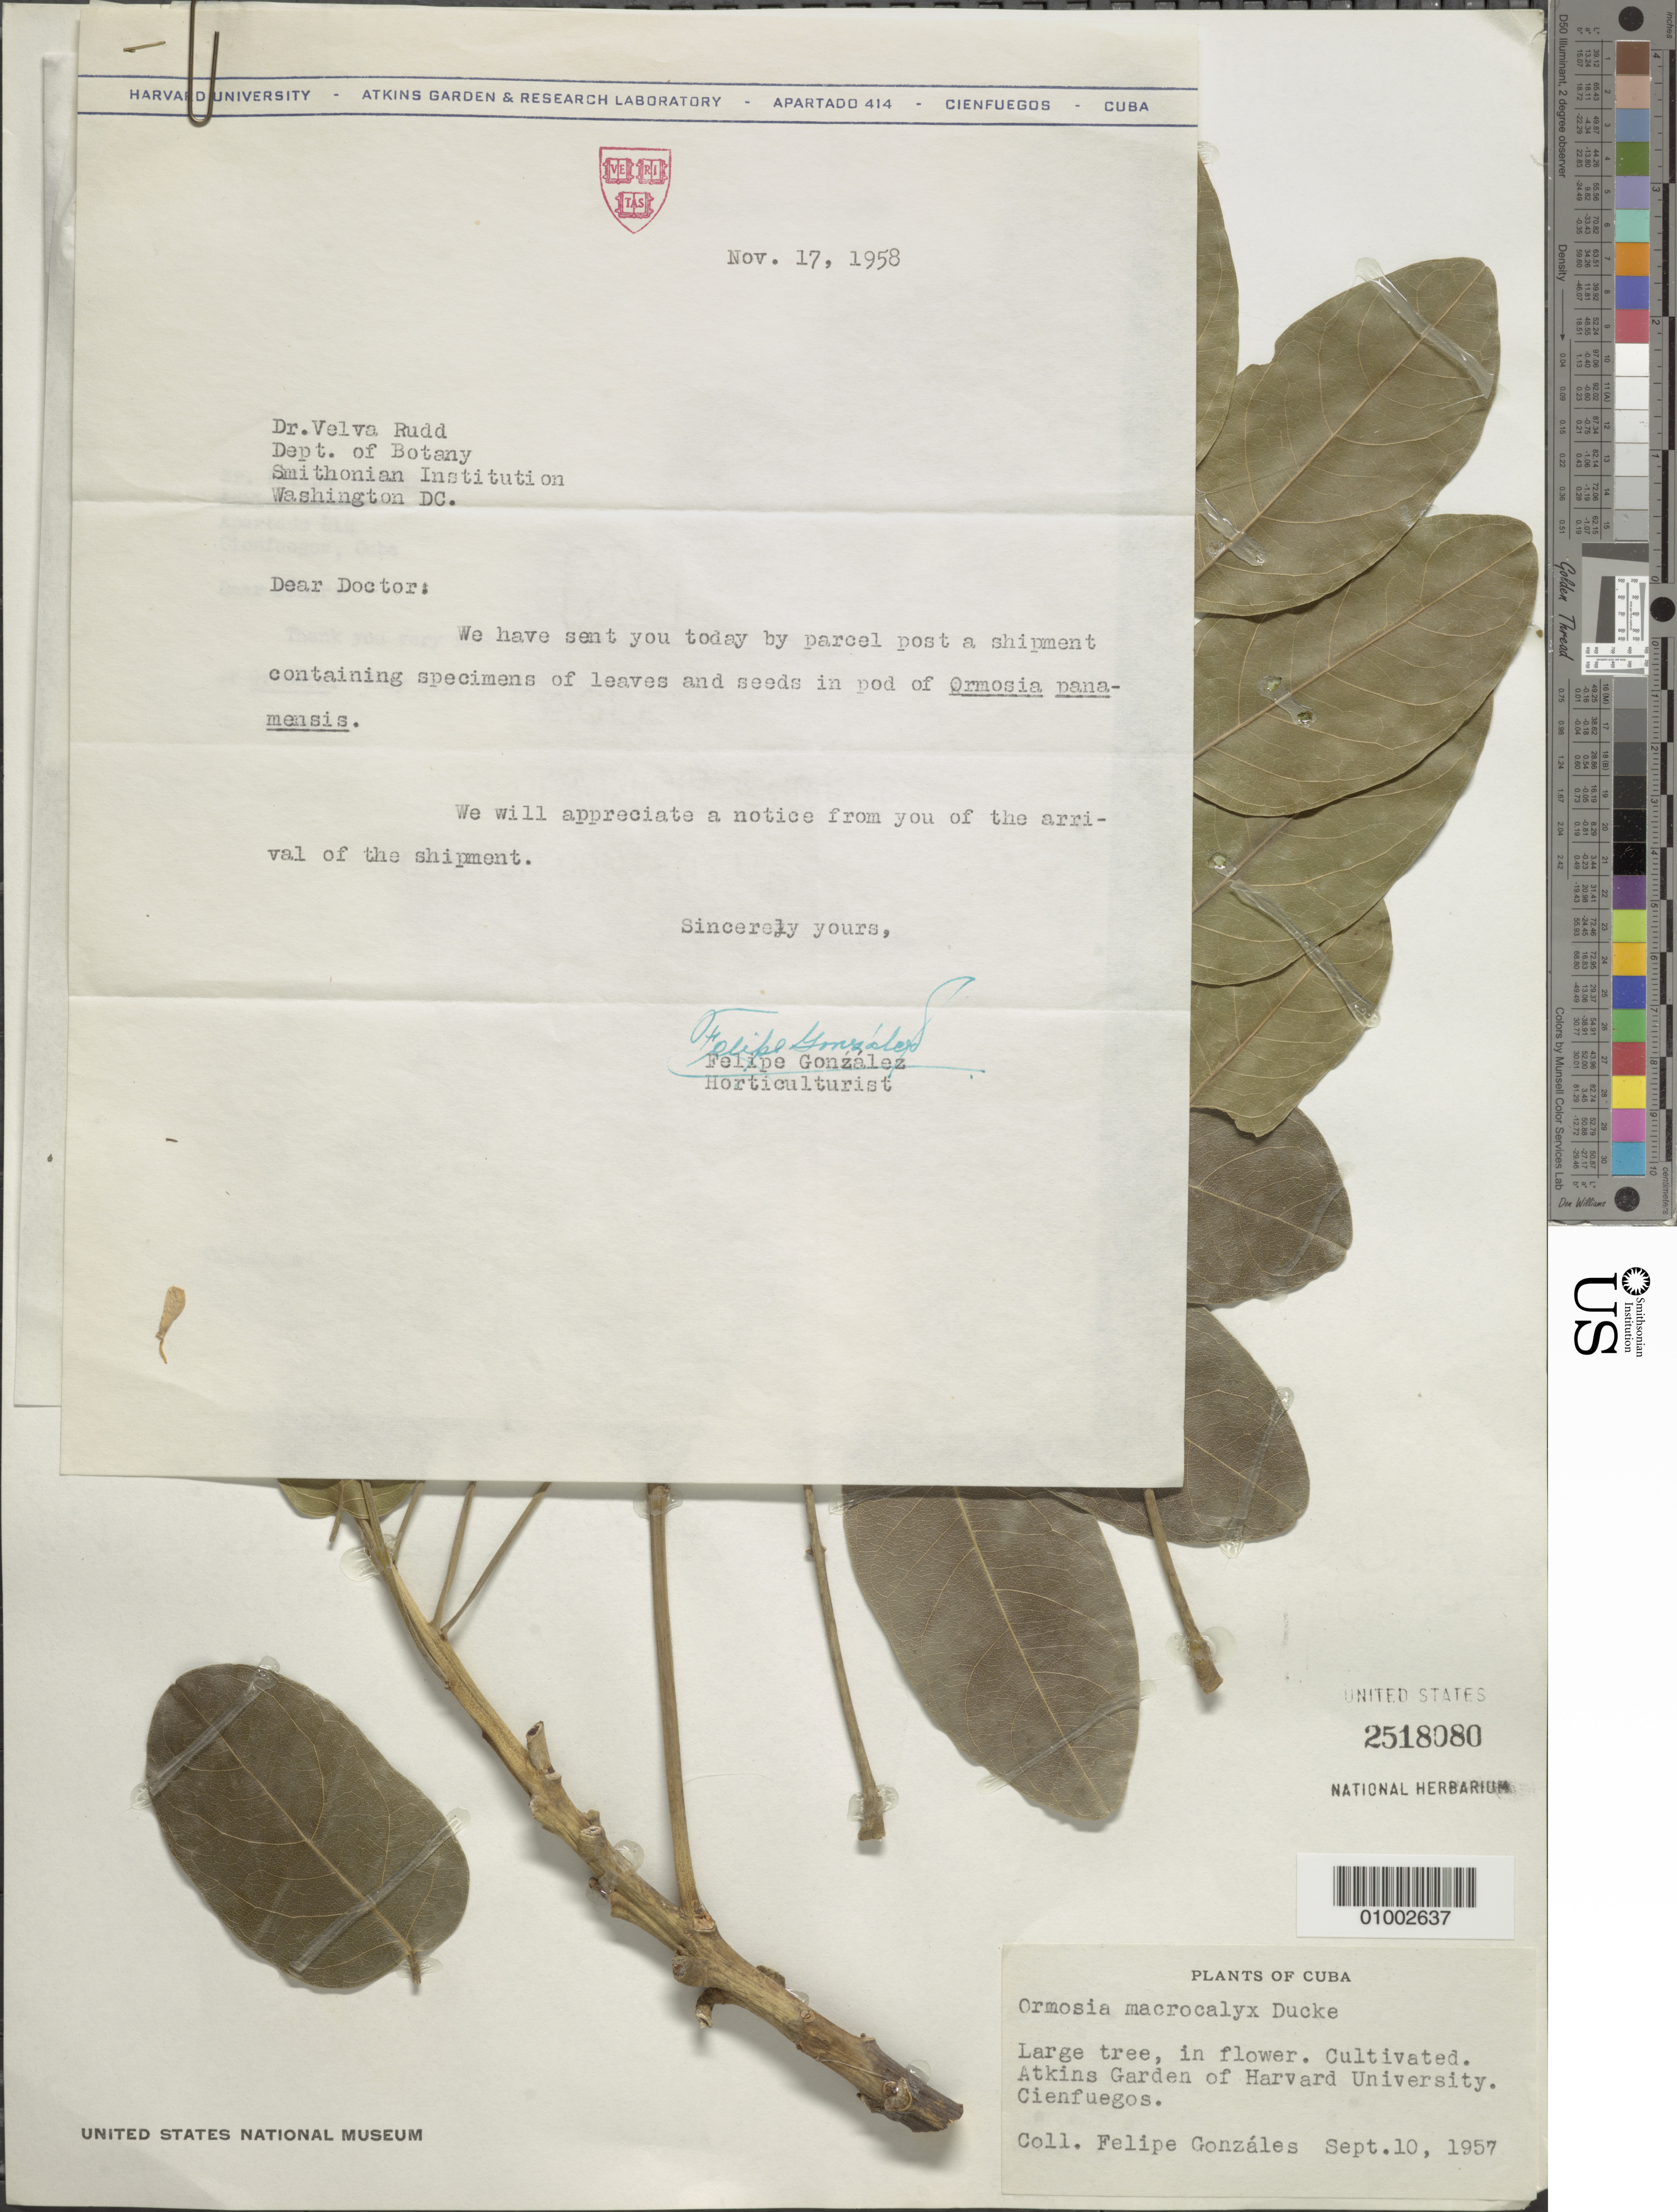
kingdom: Plantae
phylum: Tracheophyta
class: Magnoliopsida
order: Fabales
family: Fabaceae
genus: Ormosia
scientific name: Ormosia macrocalyx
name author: Ducke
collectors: F. Gonzalez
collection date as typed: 10 Sep 1957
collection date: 1957-09-10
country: Cuba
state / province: Cienfuegos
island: Cuba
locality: Atkins Garden of Harvard University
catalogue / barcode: US 2518080